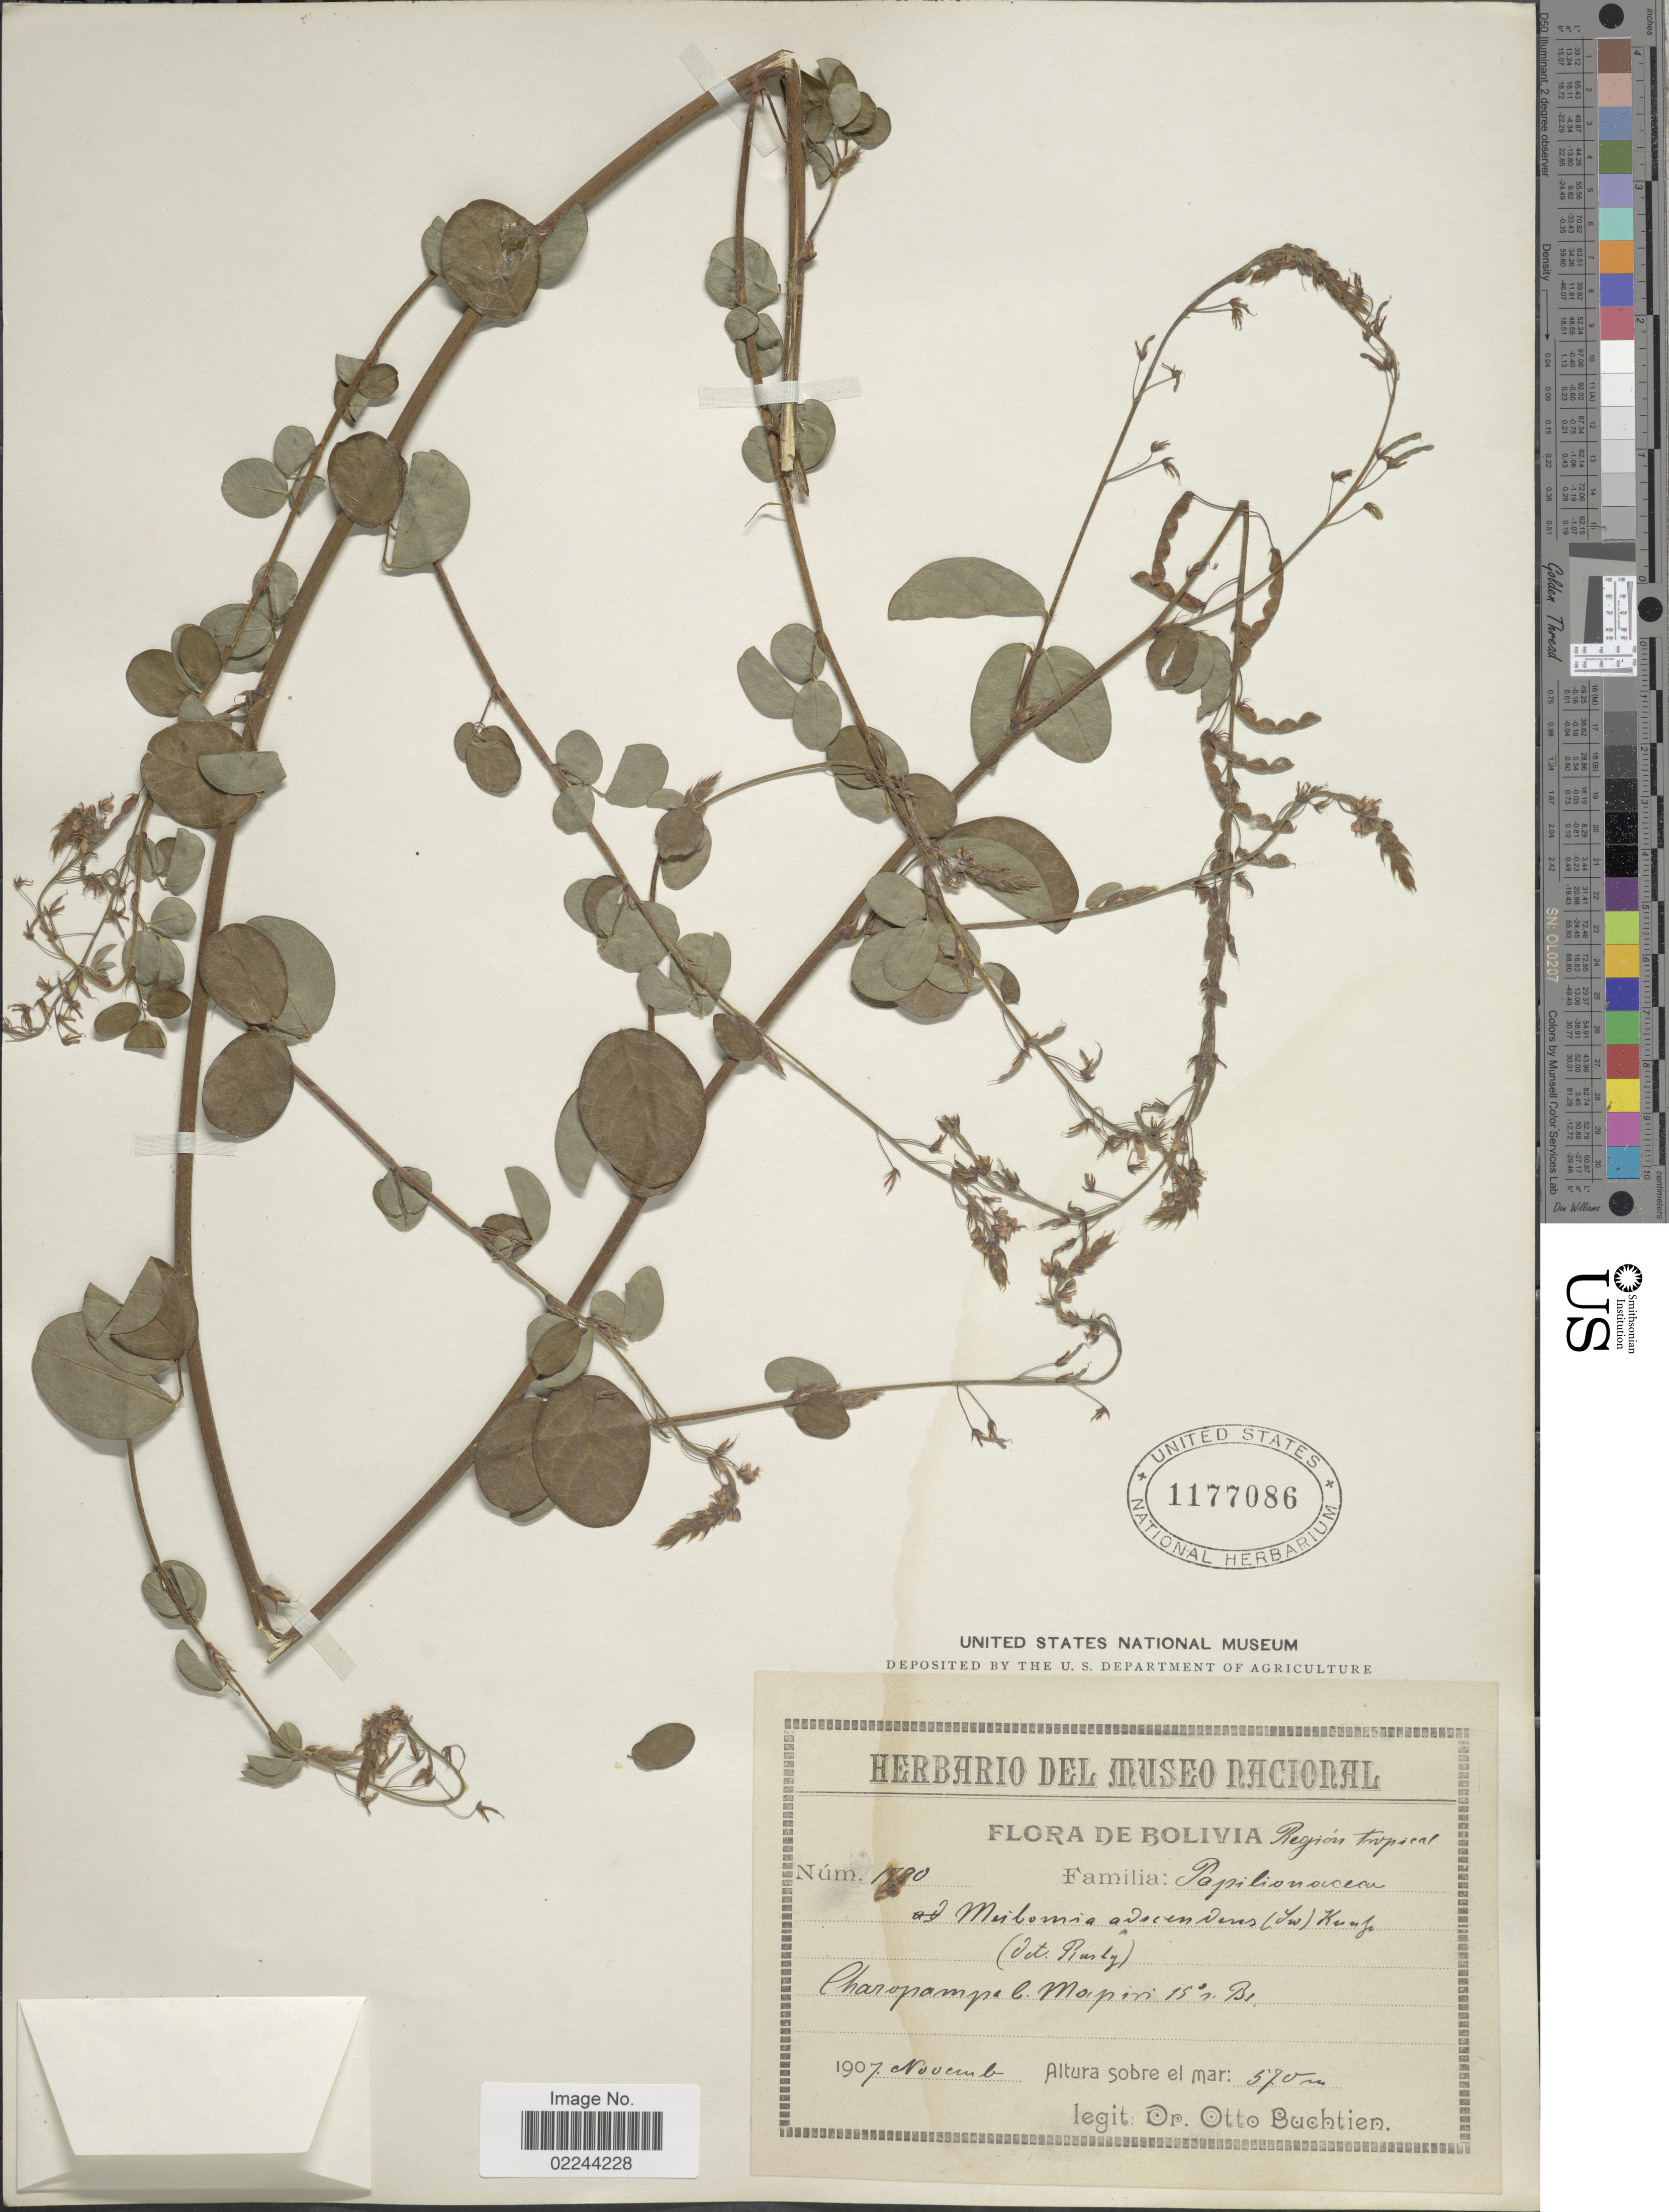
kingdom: Plantae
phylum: Tracheophyta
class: Magnoliopsida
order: Fabales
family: Fabaceae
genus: Grona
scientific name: Grona adscendens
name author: (Sw.) H. Ohashi & K. Ohashi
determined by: Strong, Mark T., (BOT), Smithsonian Institution - National Museum of Natural History (UNITED STATES)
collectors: O. Buchtien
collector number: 1780*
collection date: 1907-11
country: Bolivia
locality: Región tropical, Charopampa b Mapiri 15° n Br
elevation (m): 570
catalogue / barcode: US 1177086